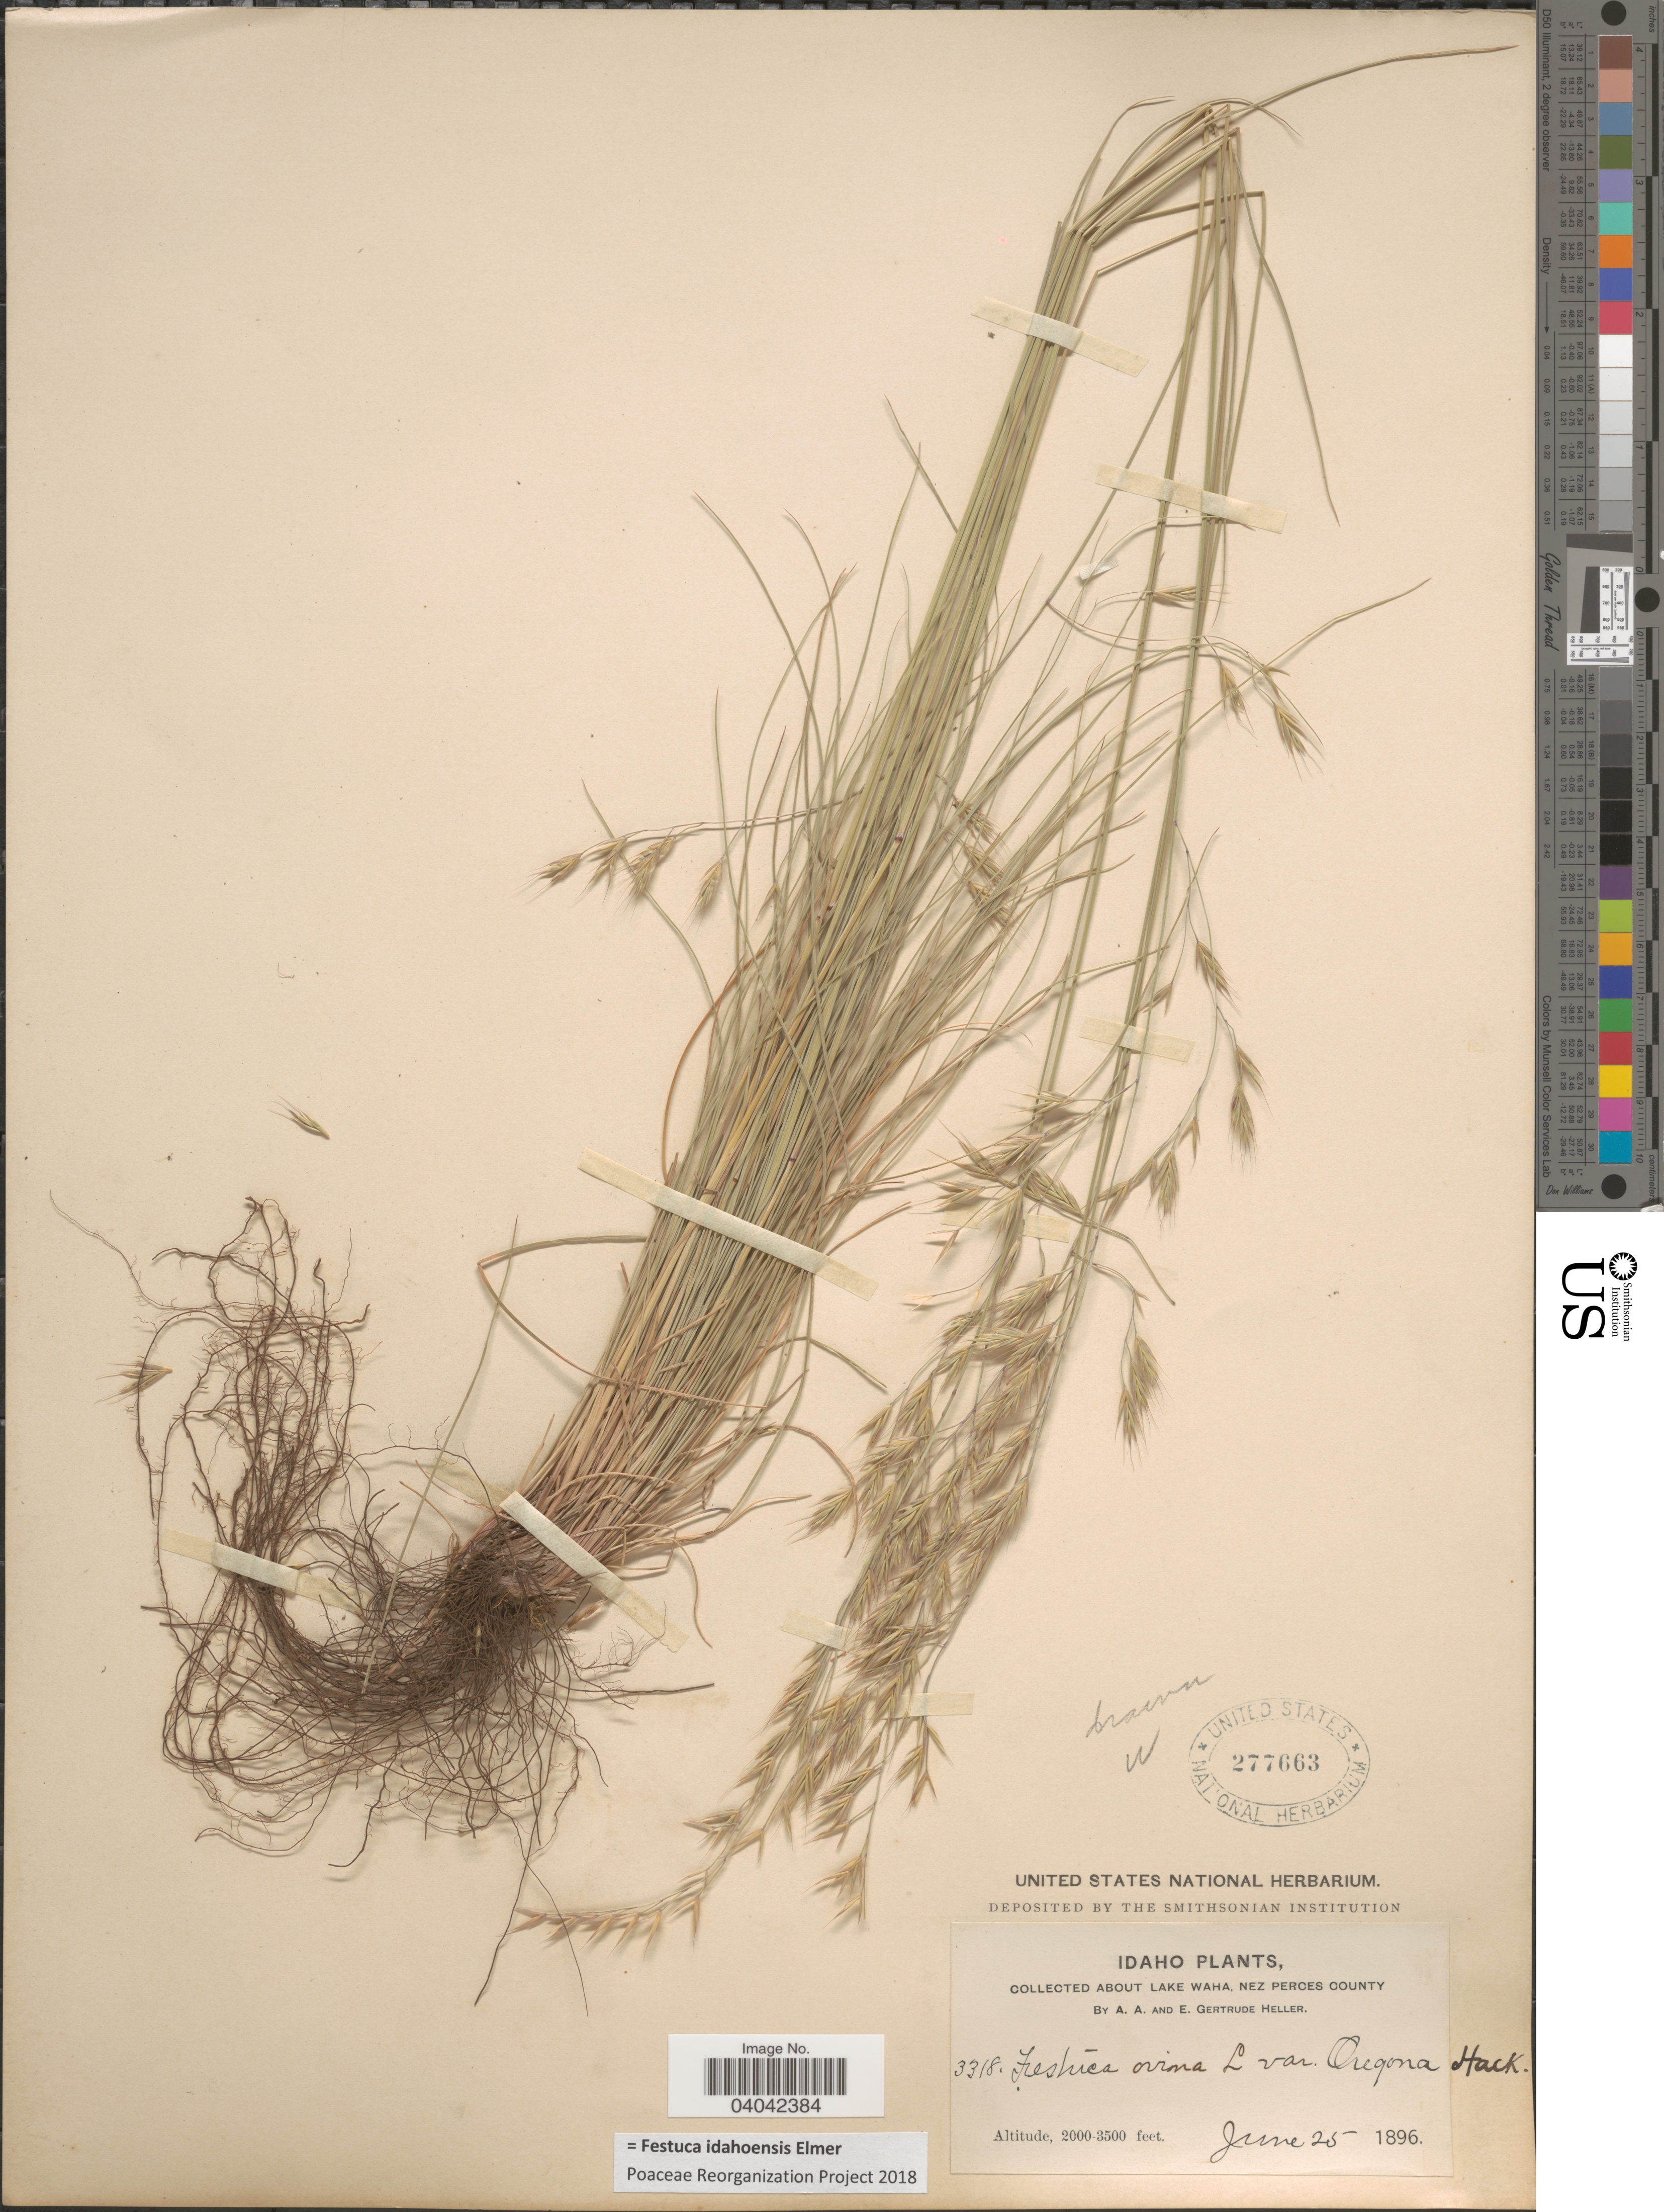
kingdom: Plantae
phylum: Tracheophyta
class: Liliopsida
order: Poales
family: Poaceae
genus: Festuca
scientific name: Festuca idahoensis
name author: Elmer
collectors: A. A. Heller & E. G. Heller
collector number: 3318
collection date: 1896-06-25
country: United States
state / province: Idaho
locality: About Lake Waha, Nez Perces County.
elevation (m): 610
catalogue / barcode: US 277663